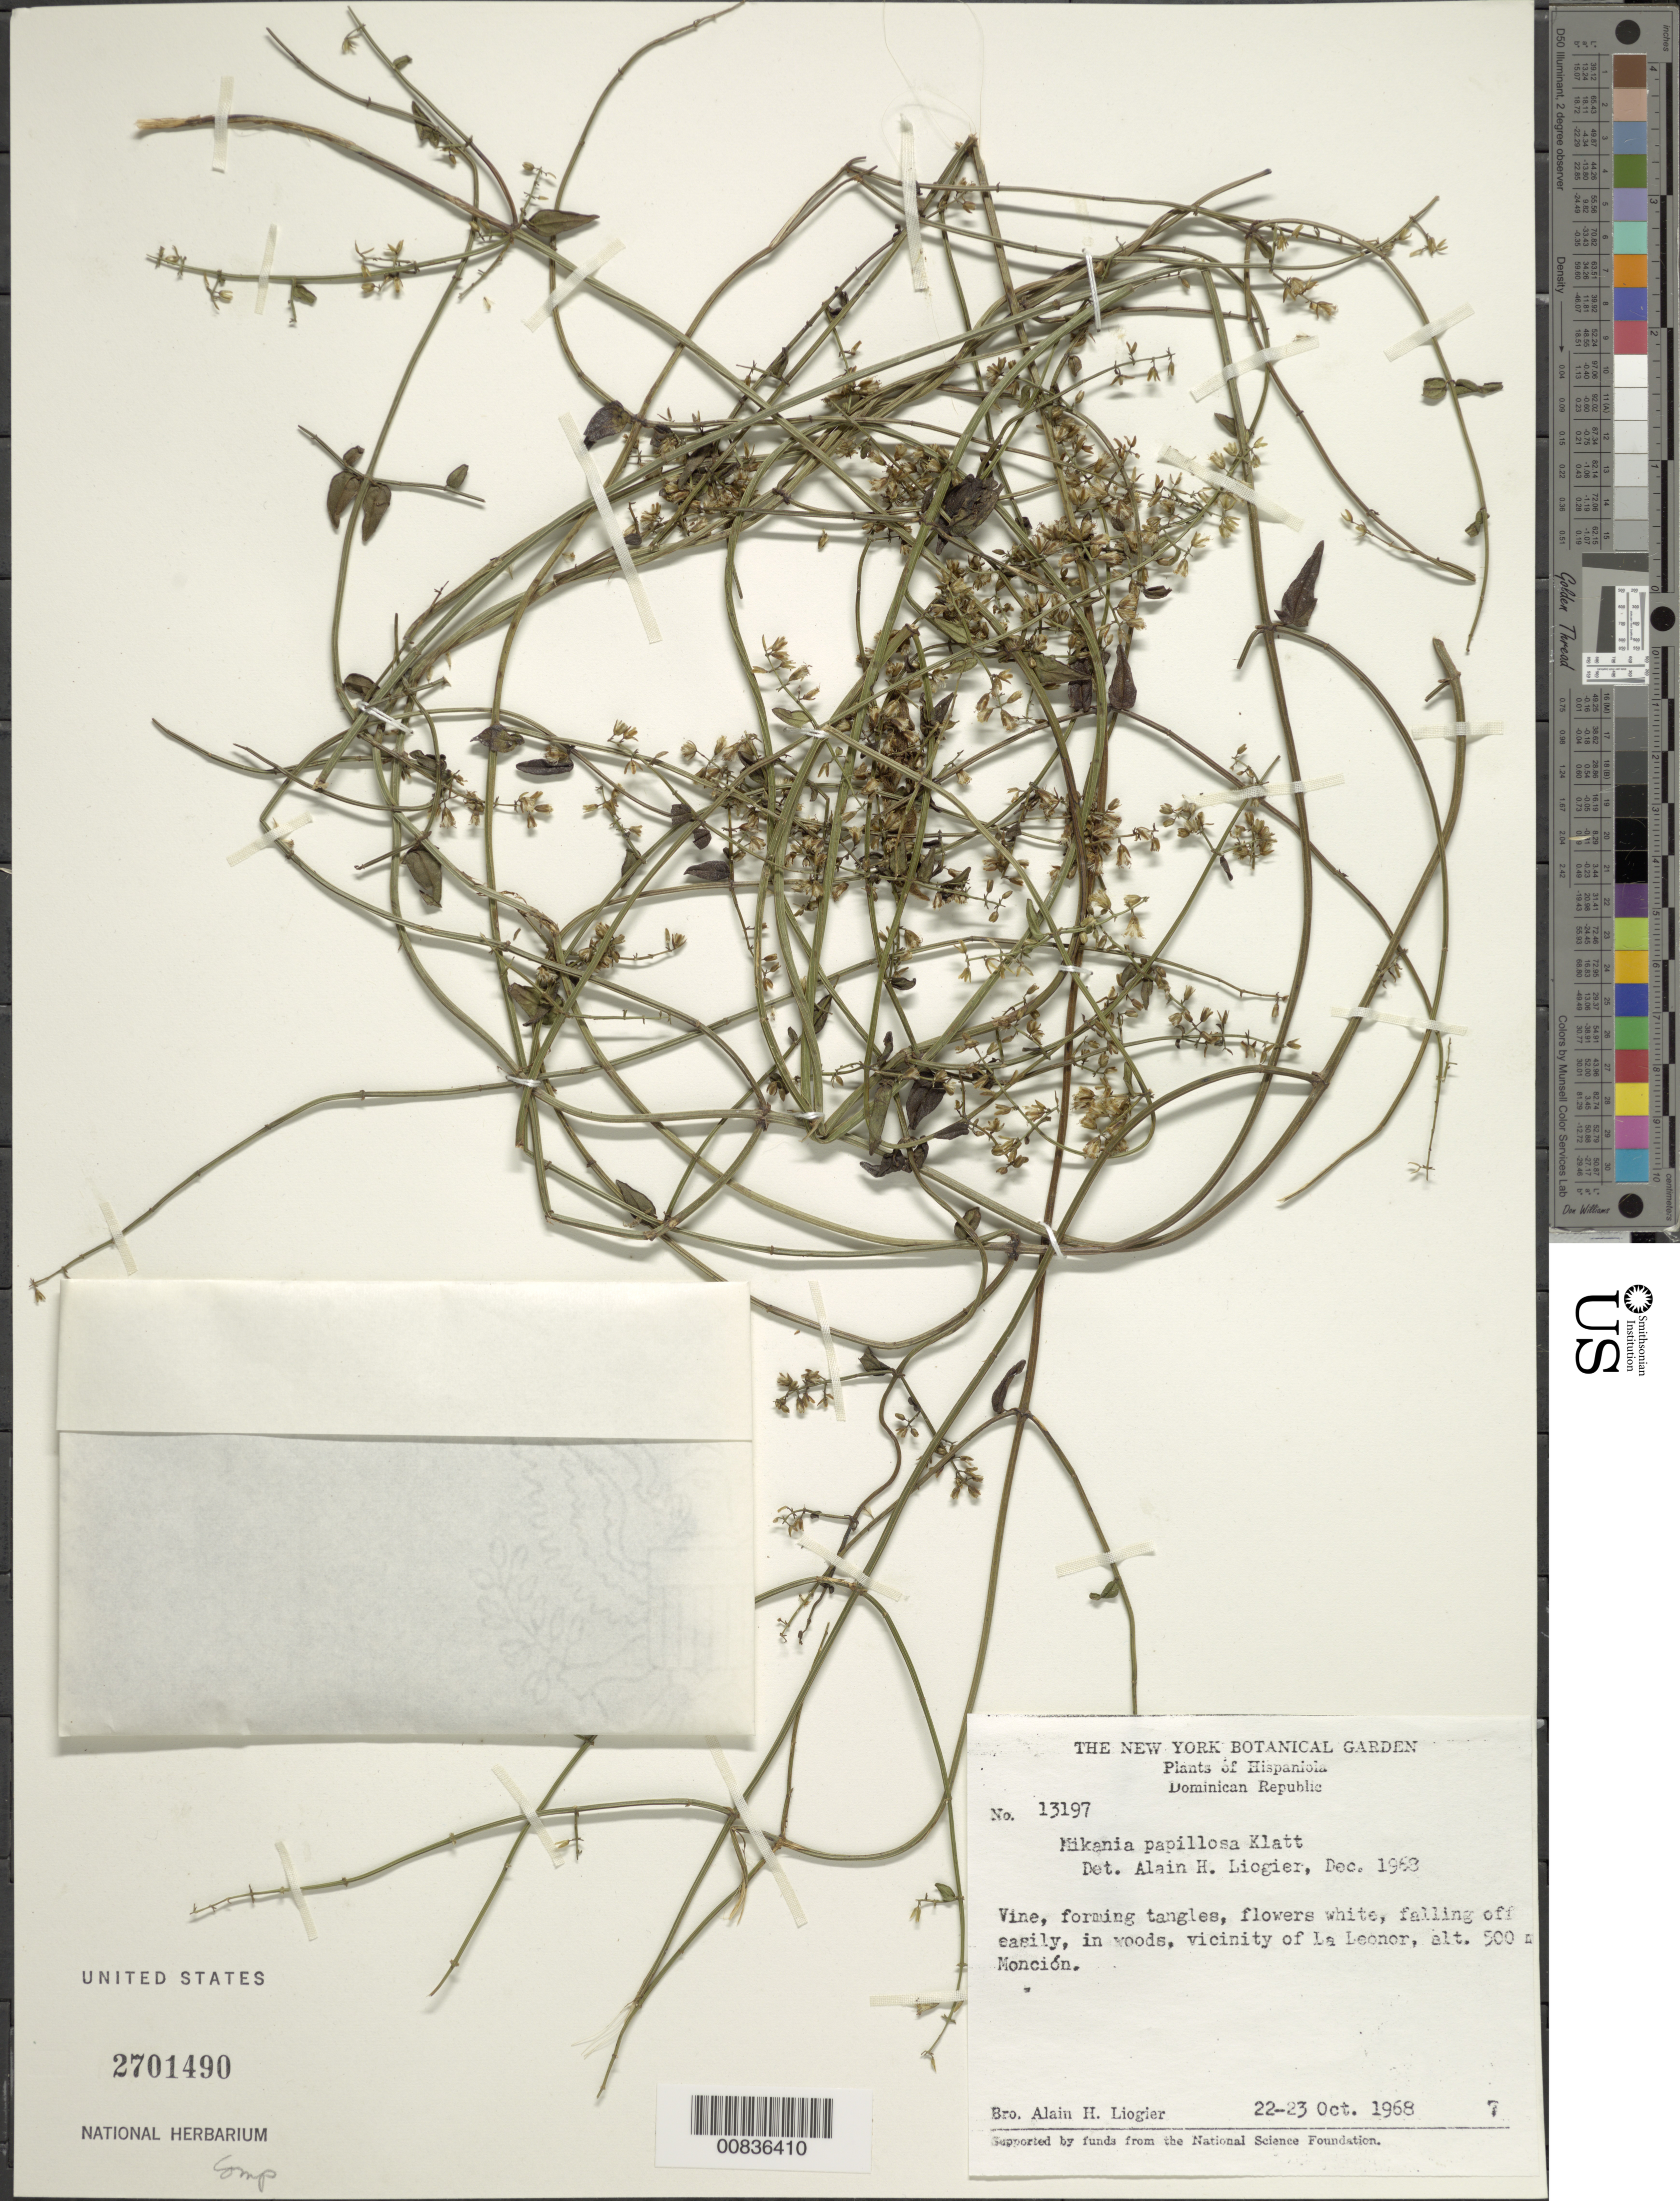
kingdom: Plantae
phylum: Tracheophyta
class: Magnoliopsida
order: Asterales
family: Asteraceae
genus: Mikania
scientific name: Mikania papillosa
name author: Klatt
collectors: A. H. Liogier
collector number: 13197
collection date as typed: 22 Oct 1968 to 23 Oct 1968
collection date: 1968-10-22/1968-10-23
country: Dominican Republic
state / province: Monte Cristi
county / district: Monción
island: Hispaniola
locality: Vicinity of La Leonor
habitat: In woods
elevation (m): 500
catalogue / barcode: US 2701490